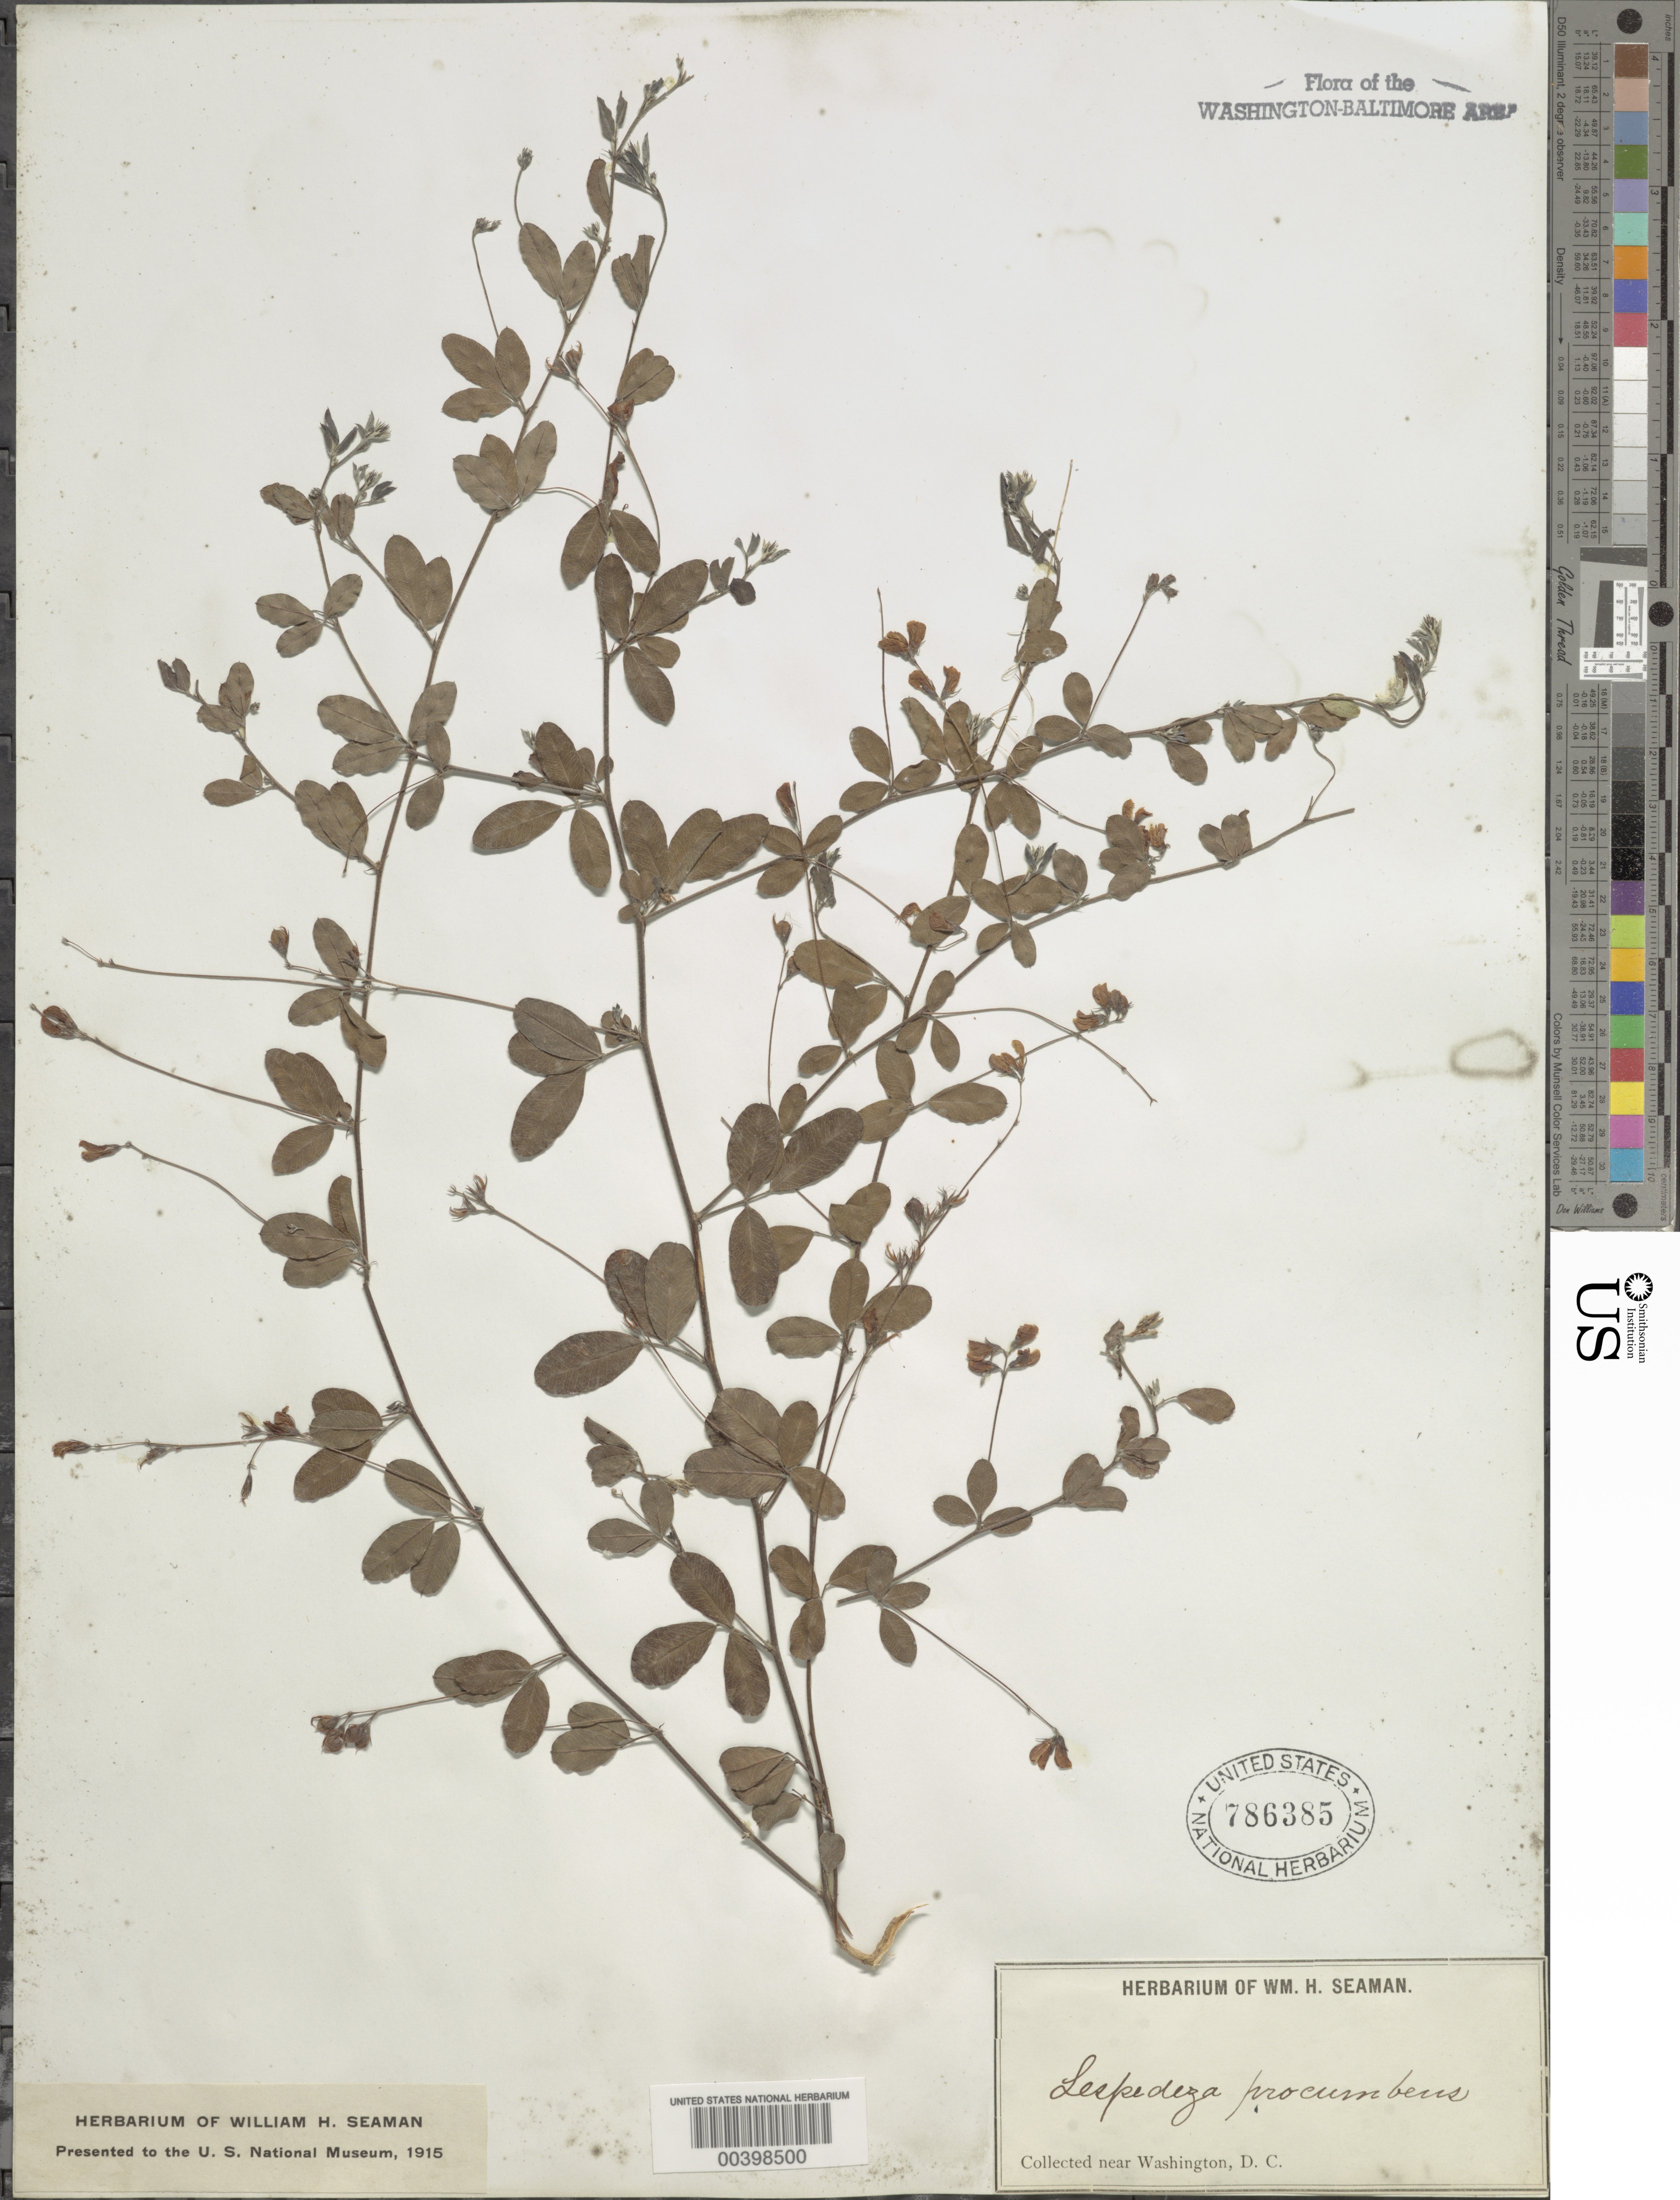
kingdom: Plantae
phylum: Tracheophyta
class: Magnoliopsida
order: Fabales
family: Fabaceae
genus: Lespedeza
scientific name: Lespedeza repens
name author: (L.) W.P.C. Barton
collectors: W. Seaman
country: United States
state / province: District of Columbia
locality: Washington DC area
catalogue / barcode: US 786385